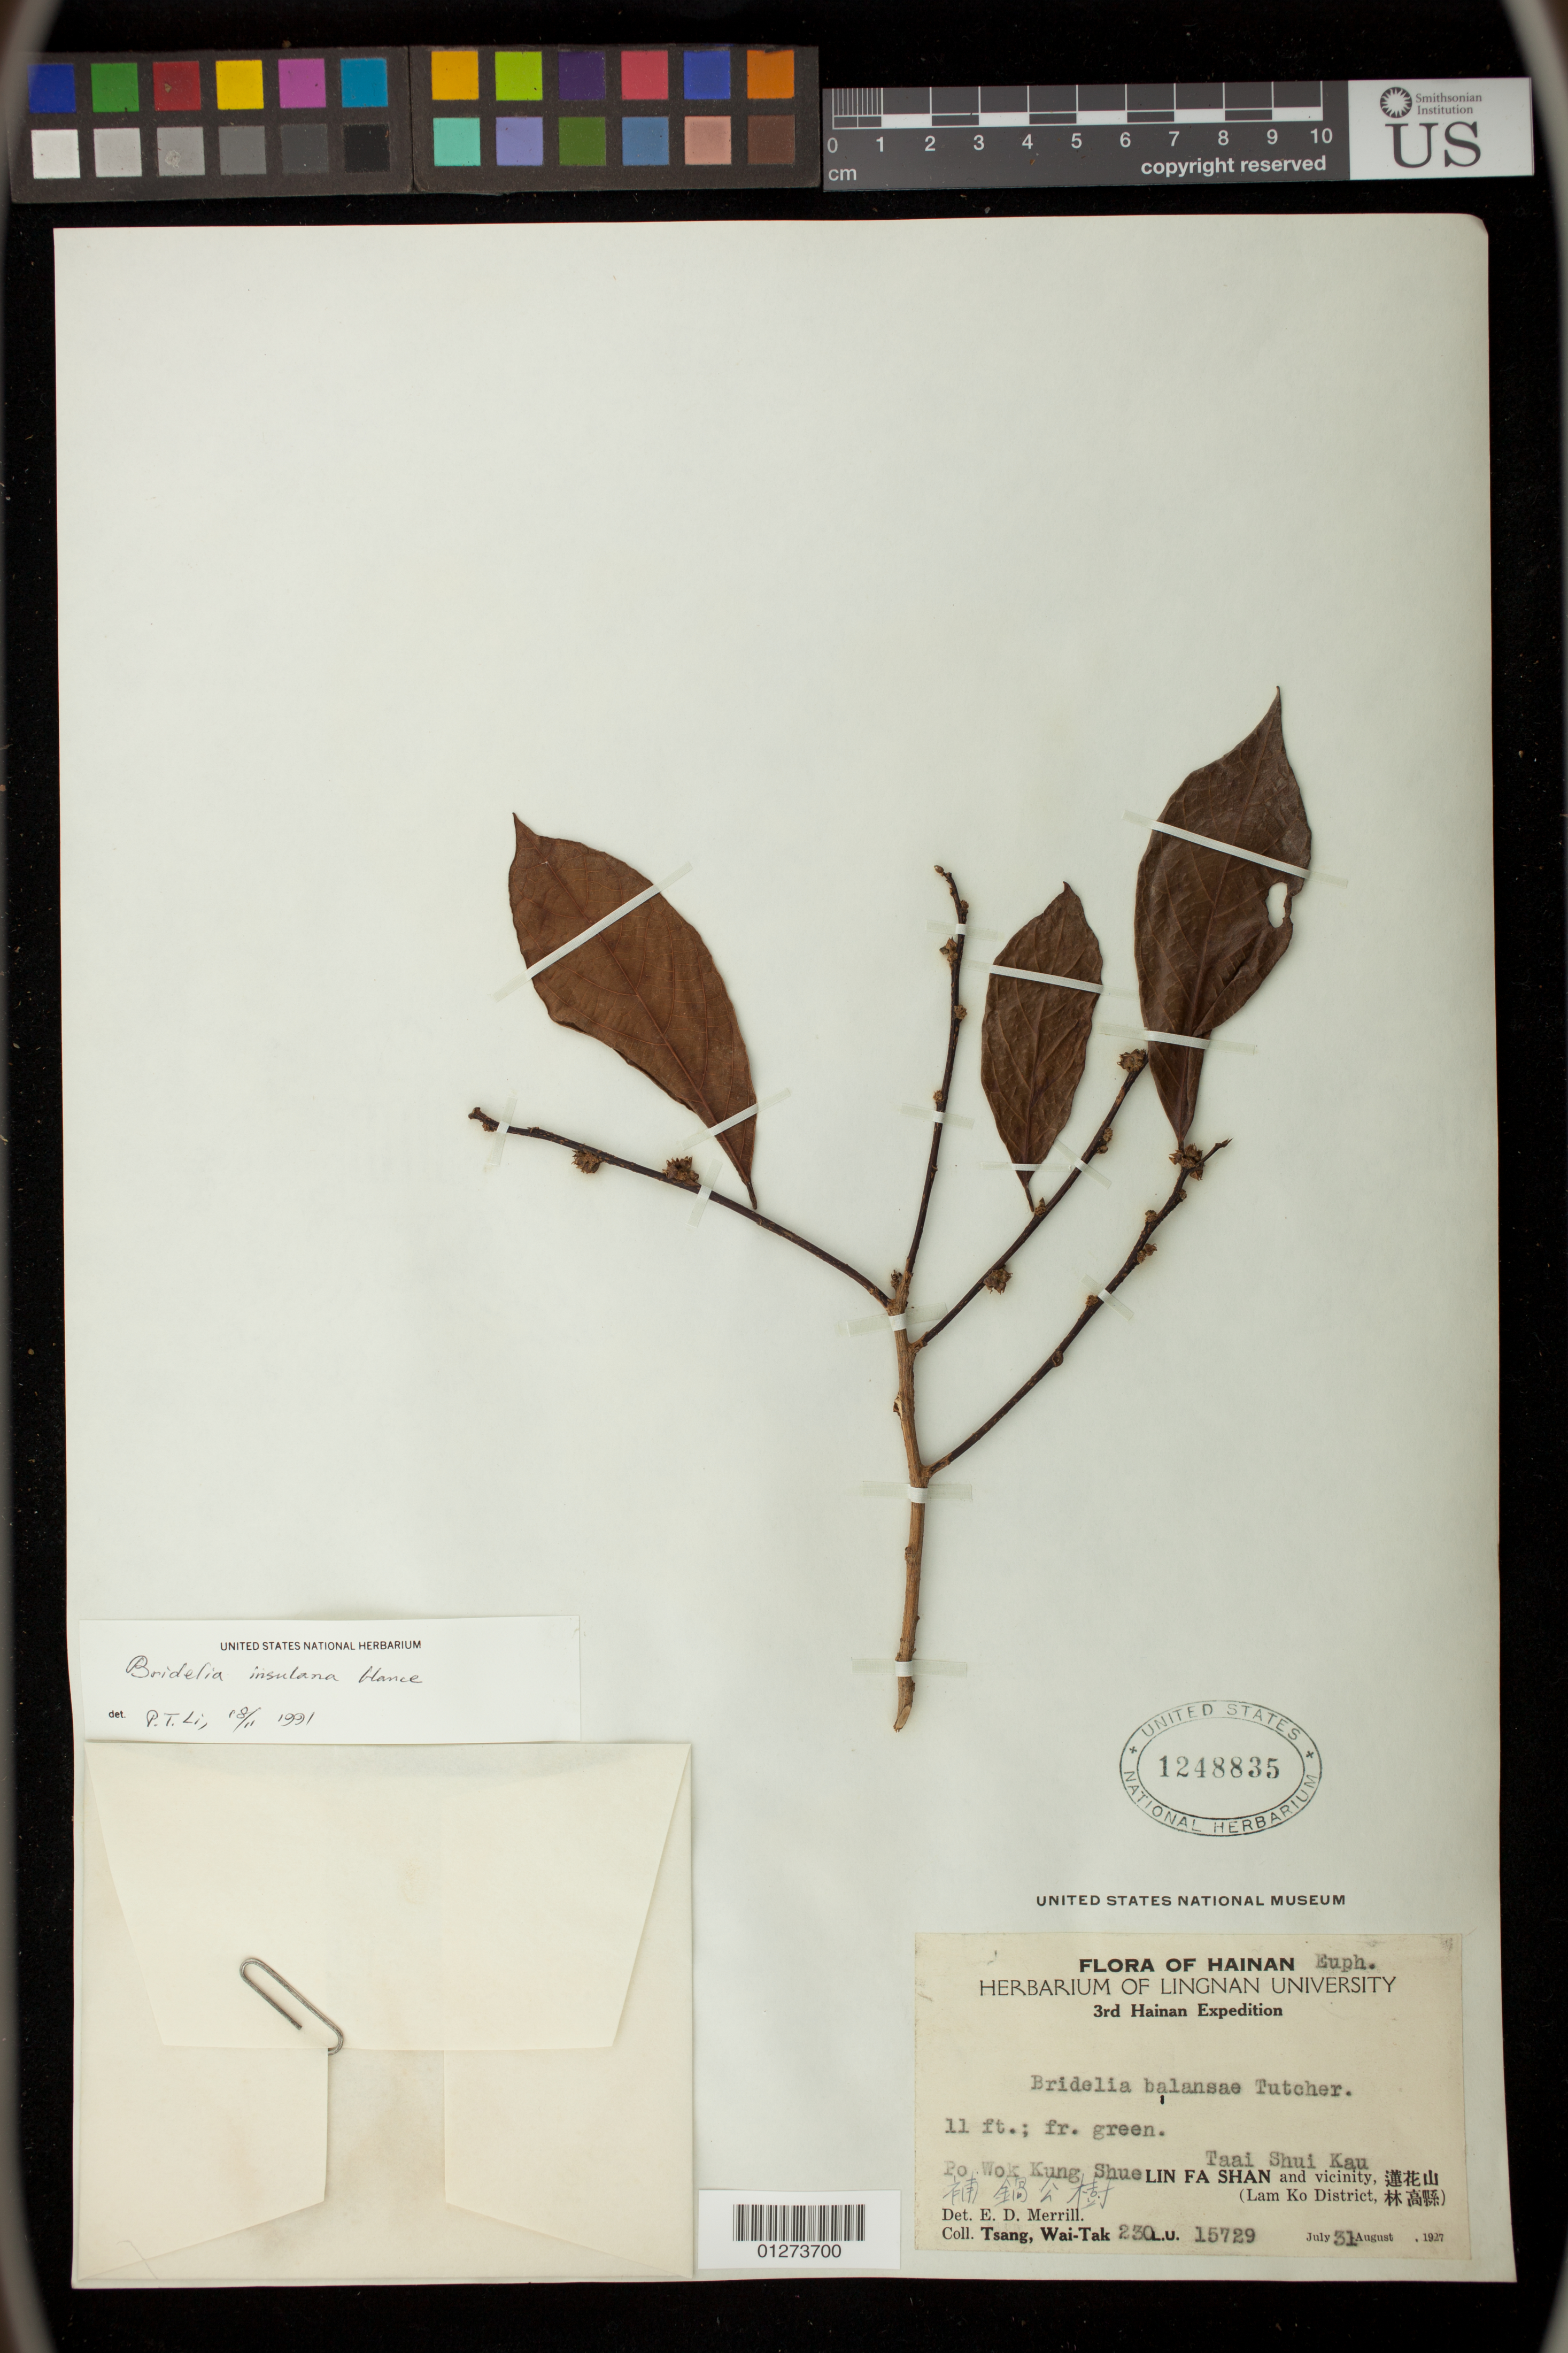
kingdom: Plantae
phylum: Tracheophyta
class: Magnoliopsida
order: Malpighiales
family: Phyllanthaceae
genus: Bridelia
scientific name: Bridelia balansae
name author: Tutcher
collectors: W. T. Tsang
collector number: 230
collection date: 1927-07-31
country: China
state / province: Hainan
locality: Po Wok Kung Shue.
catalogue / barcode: US 1248835